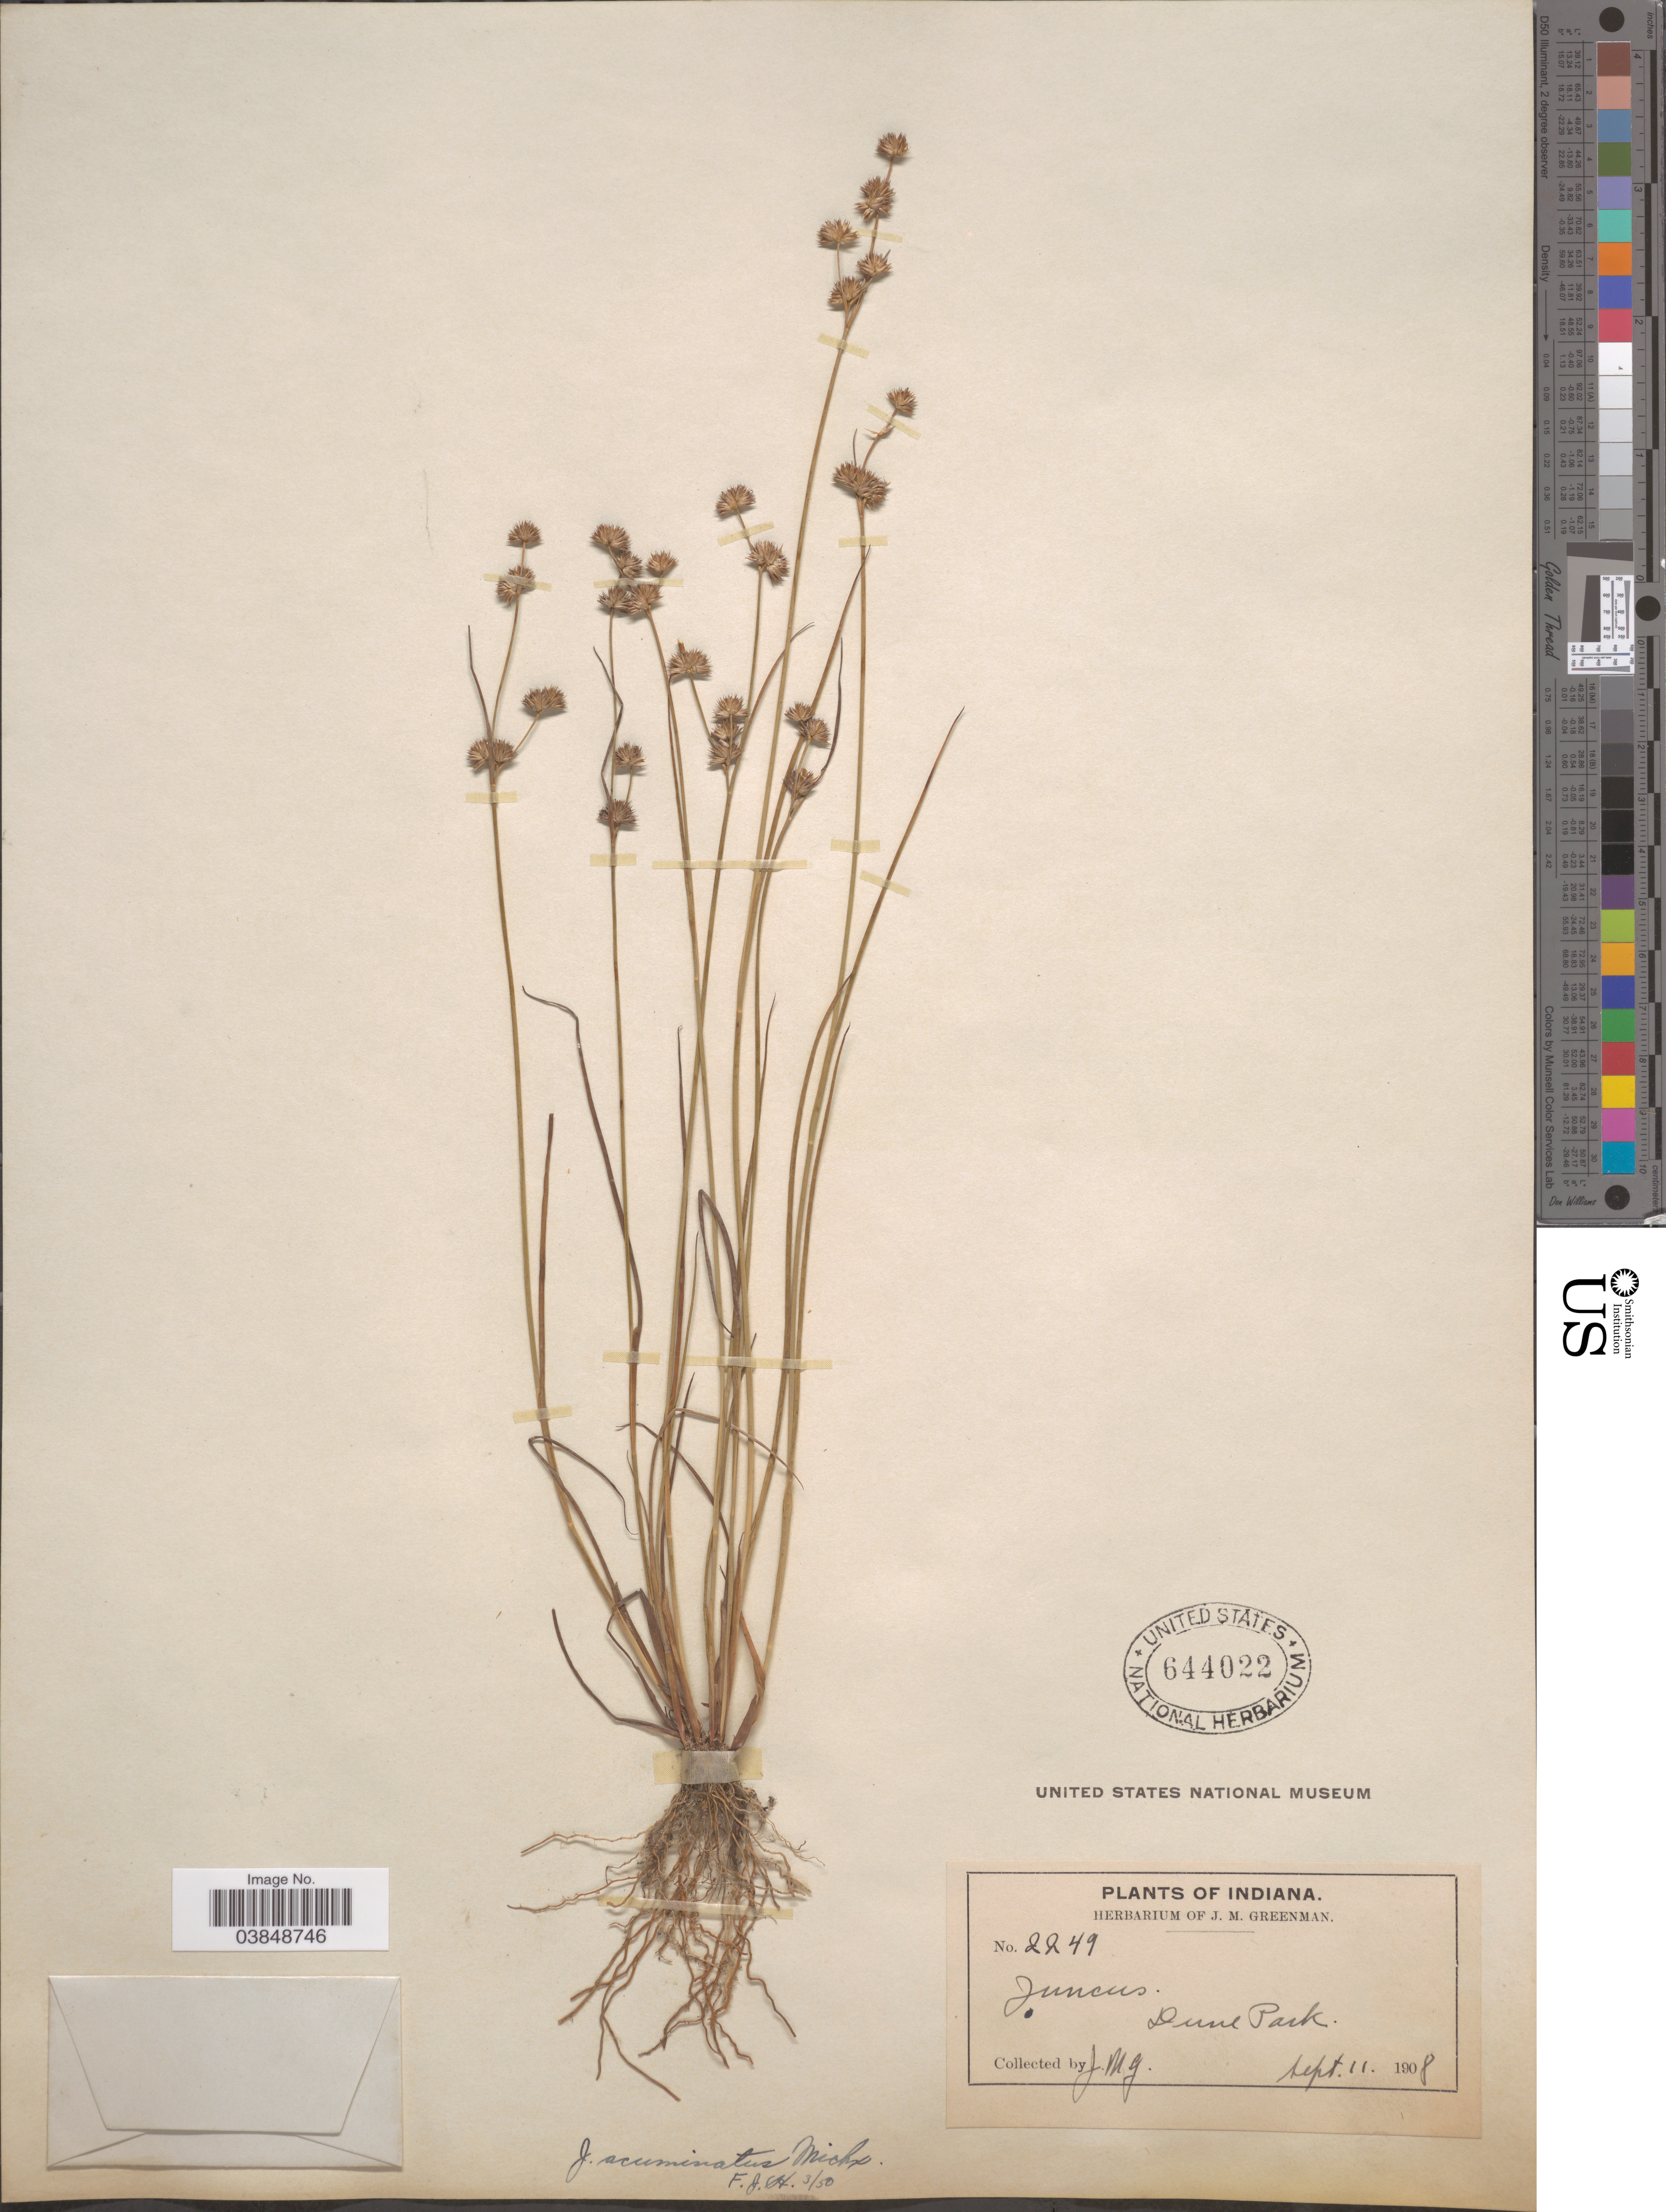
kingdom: Plantae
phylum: Tracheophyta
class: Liliopsida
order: Poales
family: Juncaceae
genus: Juncus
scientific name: Juncus acuminatus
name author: Michx.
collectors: J. M. Greenman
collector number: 2249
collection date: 1908-09-11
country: United States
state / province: Indiana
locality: Dune Park.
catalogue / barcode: US 644022